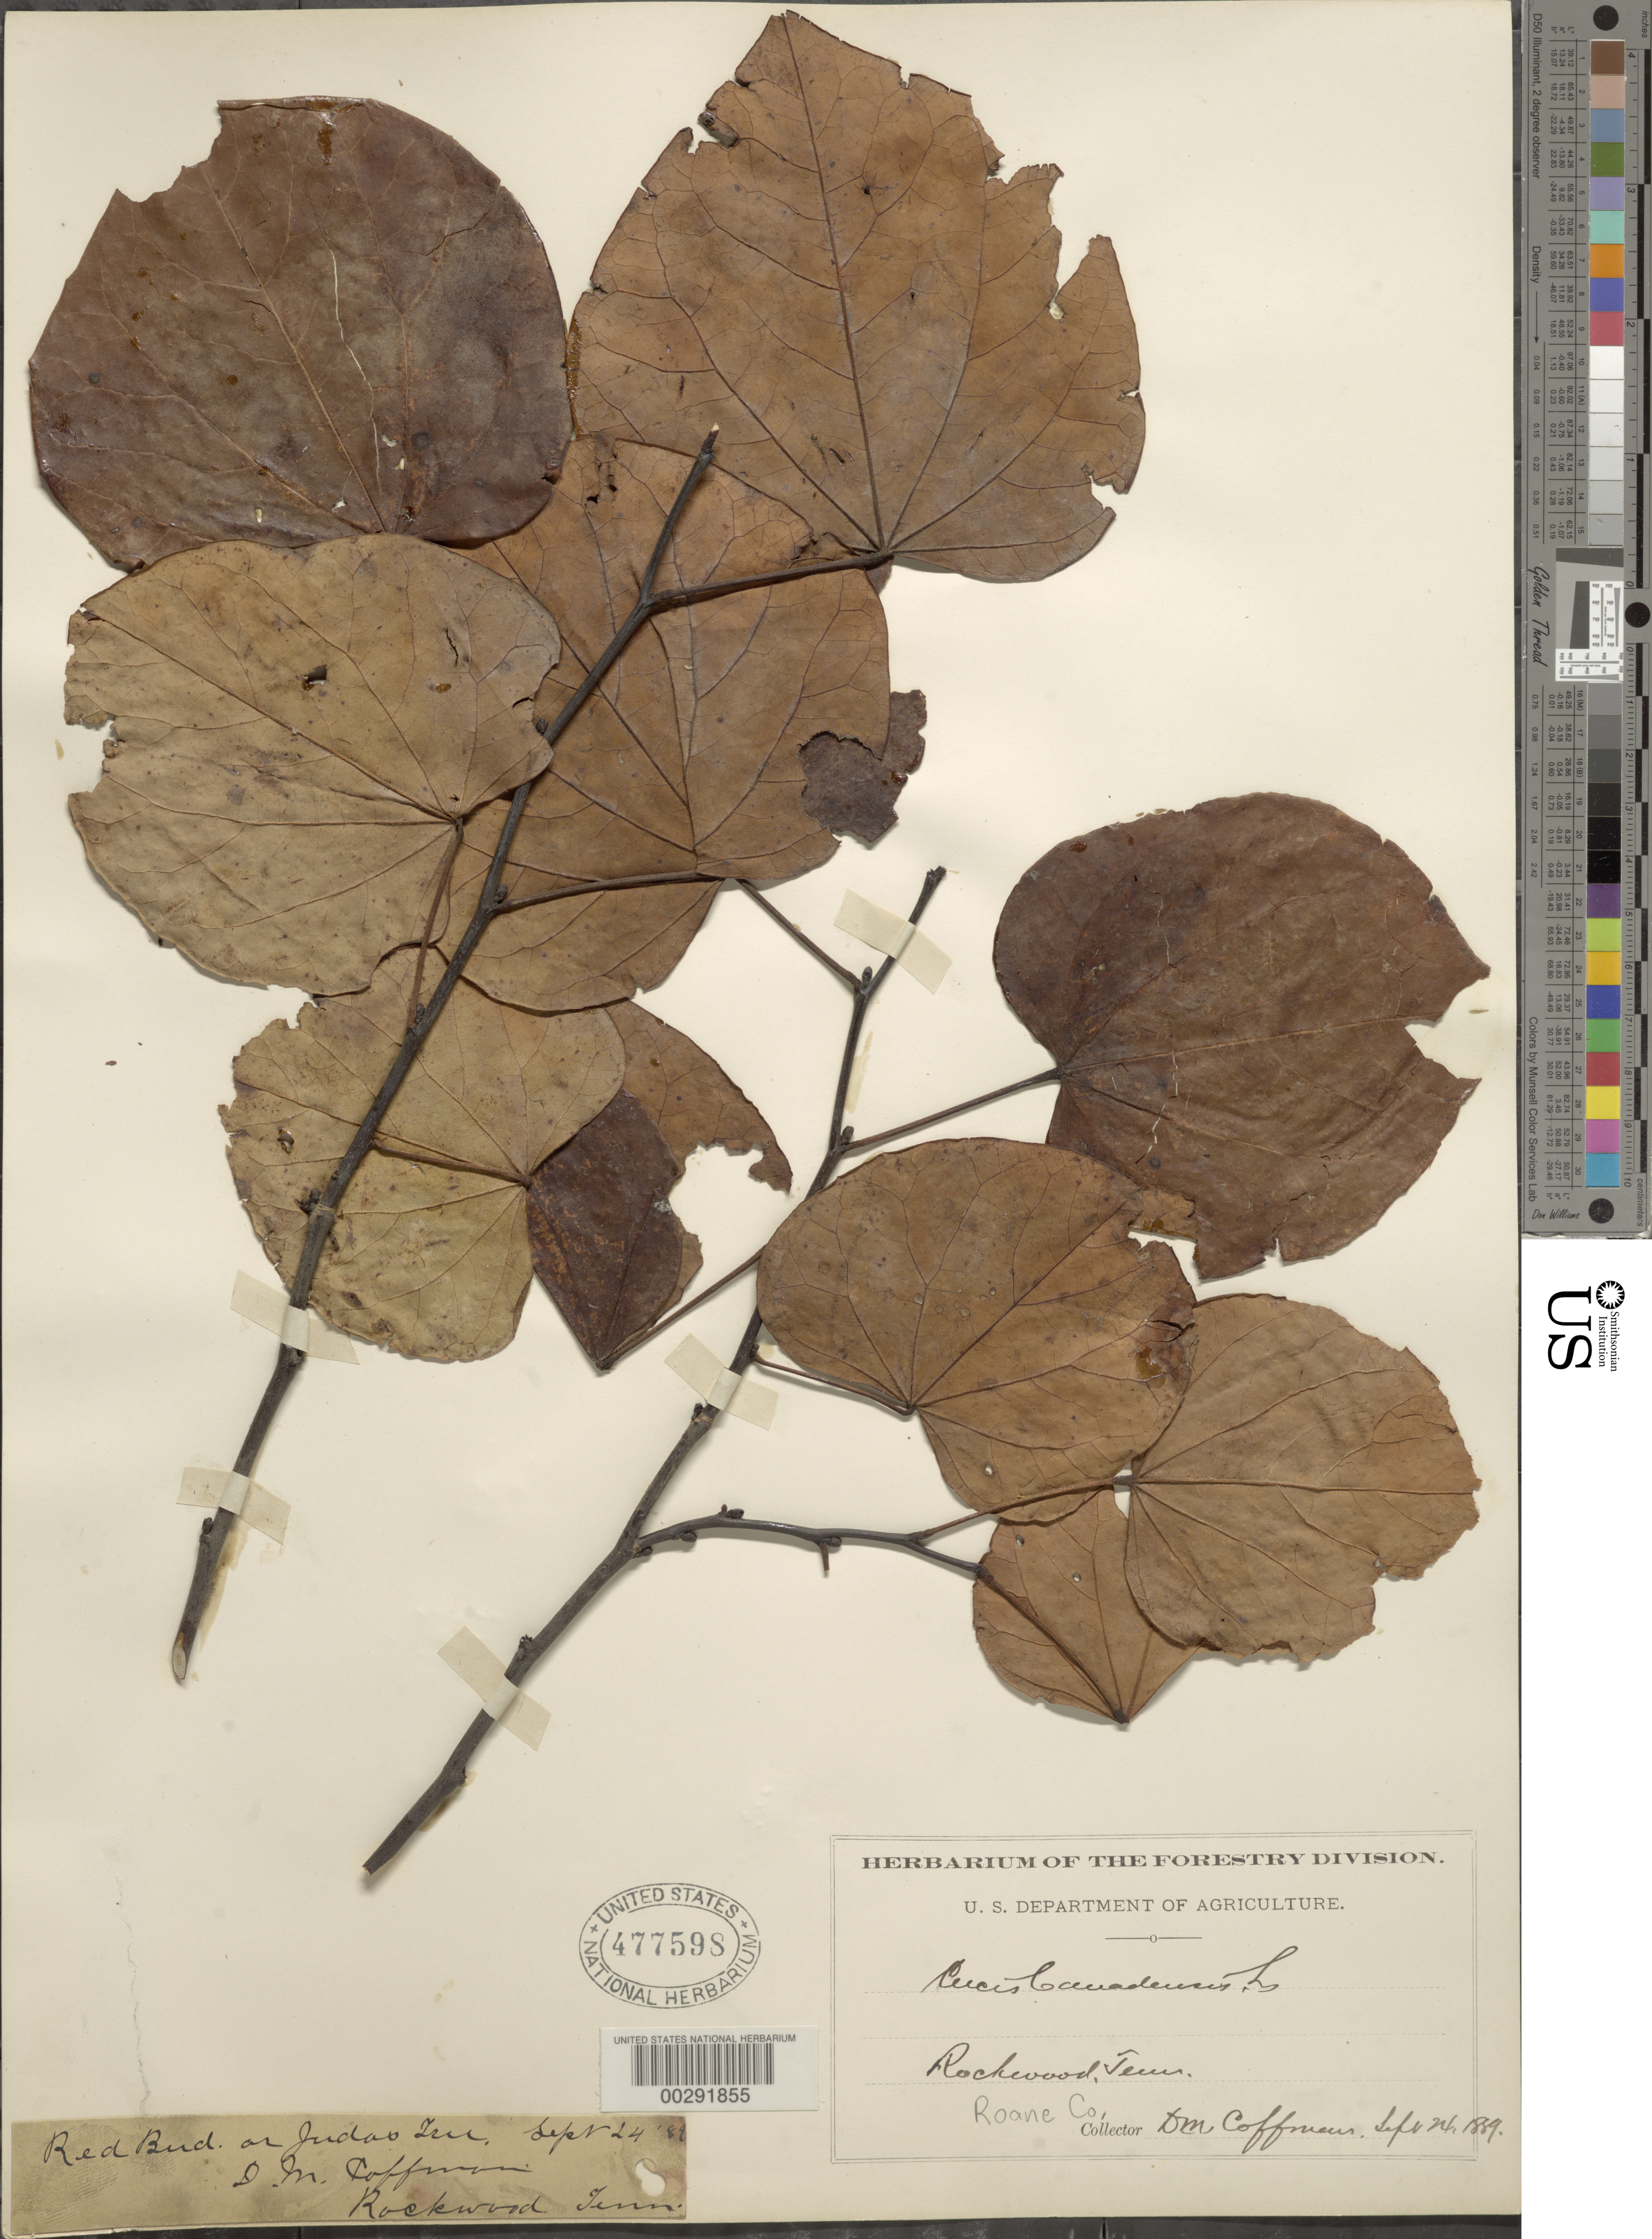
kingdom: Plantae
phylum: Tracheophyta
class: Magnoliopsida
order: Fabales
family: Fabaceae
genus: Cercis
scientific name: Cercis canadensis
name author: L.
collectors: D. M. Coffman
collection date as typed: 24 Sep 1889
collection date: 1889-09-24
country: United States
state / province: Tennessee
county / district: Roane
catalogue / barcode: US 477598